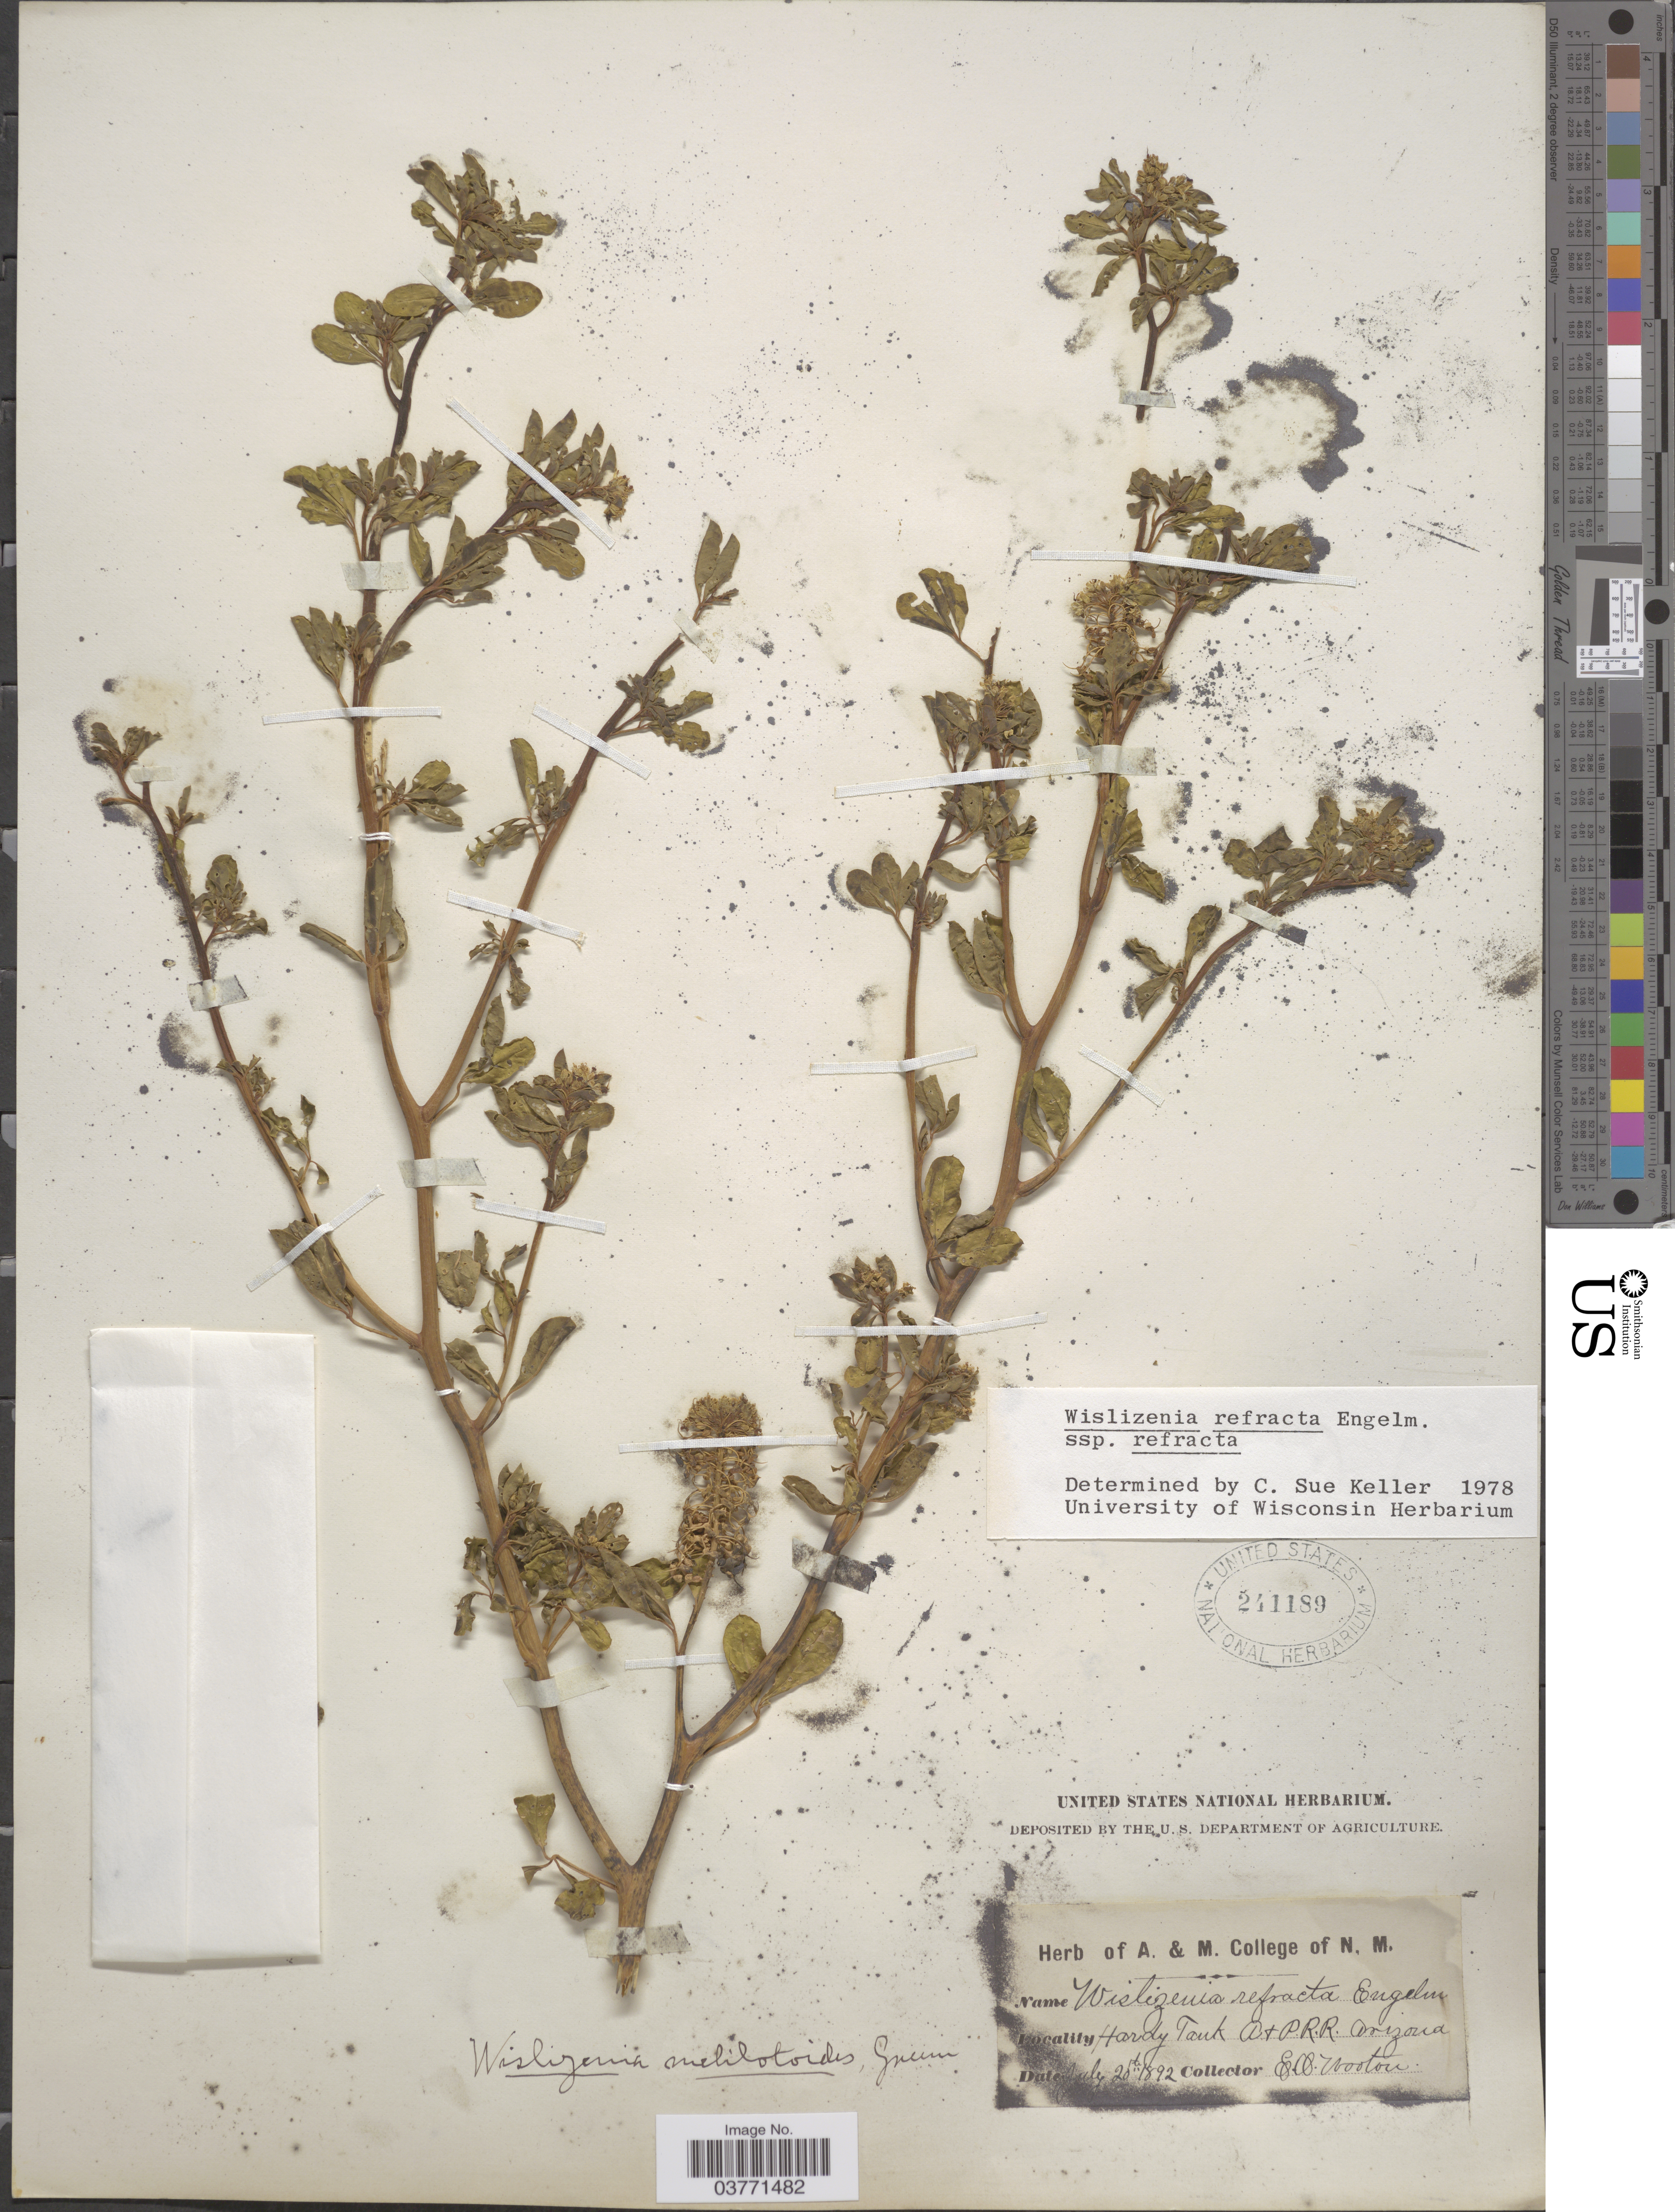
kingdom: Plantae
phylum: Tracheophyta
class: Magnoliopsida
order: Brassicales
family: Cleomaceae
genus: Cleomella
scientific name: Cleomella refracta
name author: (Engelm.) J.C. Hall & Roalson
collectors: E. O. Wooton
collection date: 1892-07-20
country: United States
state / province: Arizona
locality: Hardy Tank A+ P.R.R.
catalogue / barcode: US 241189